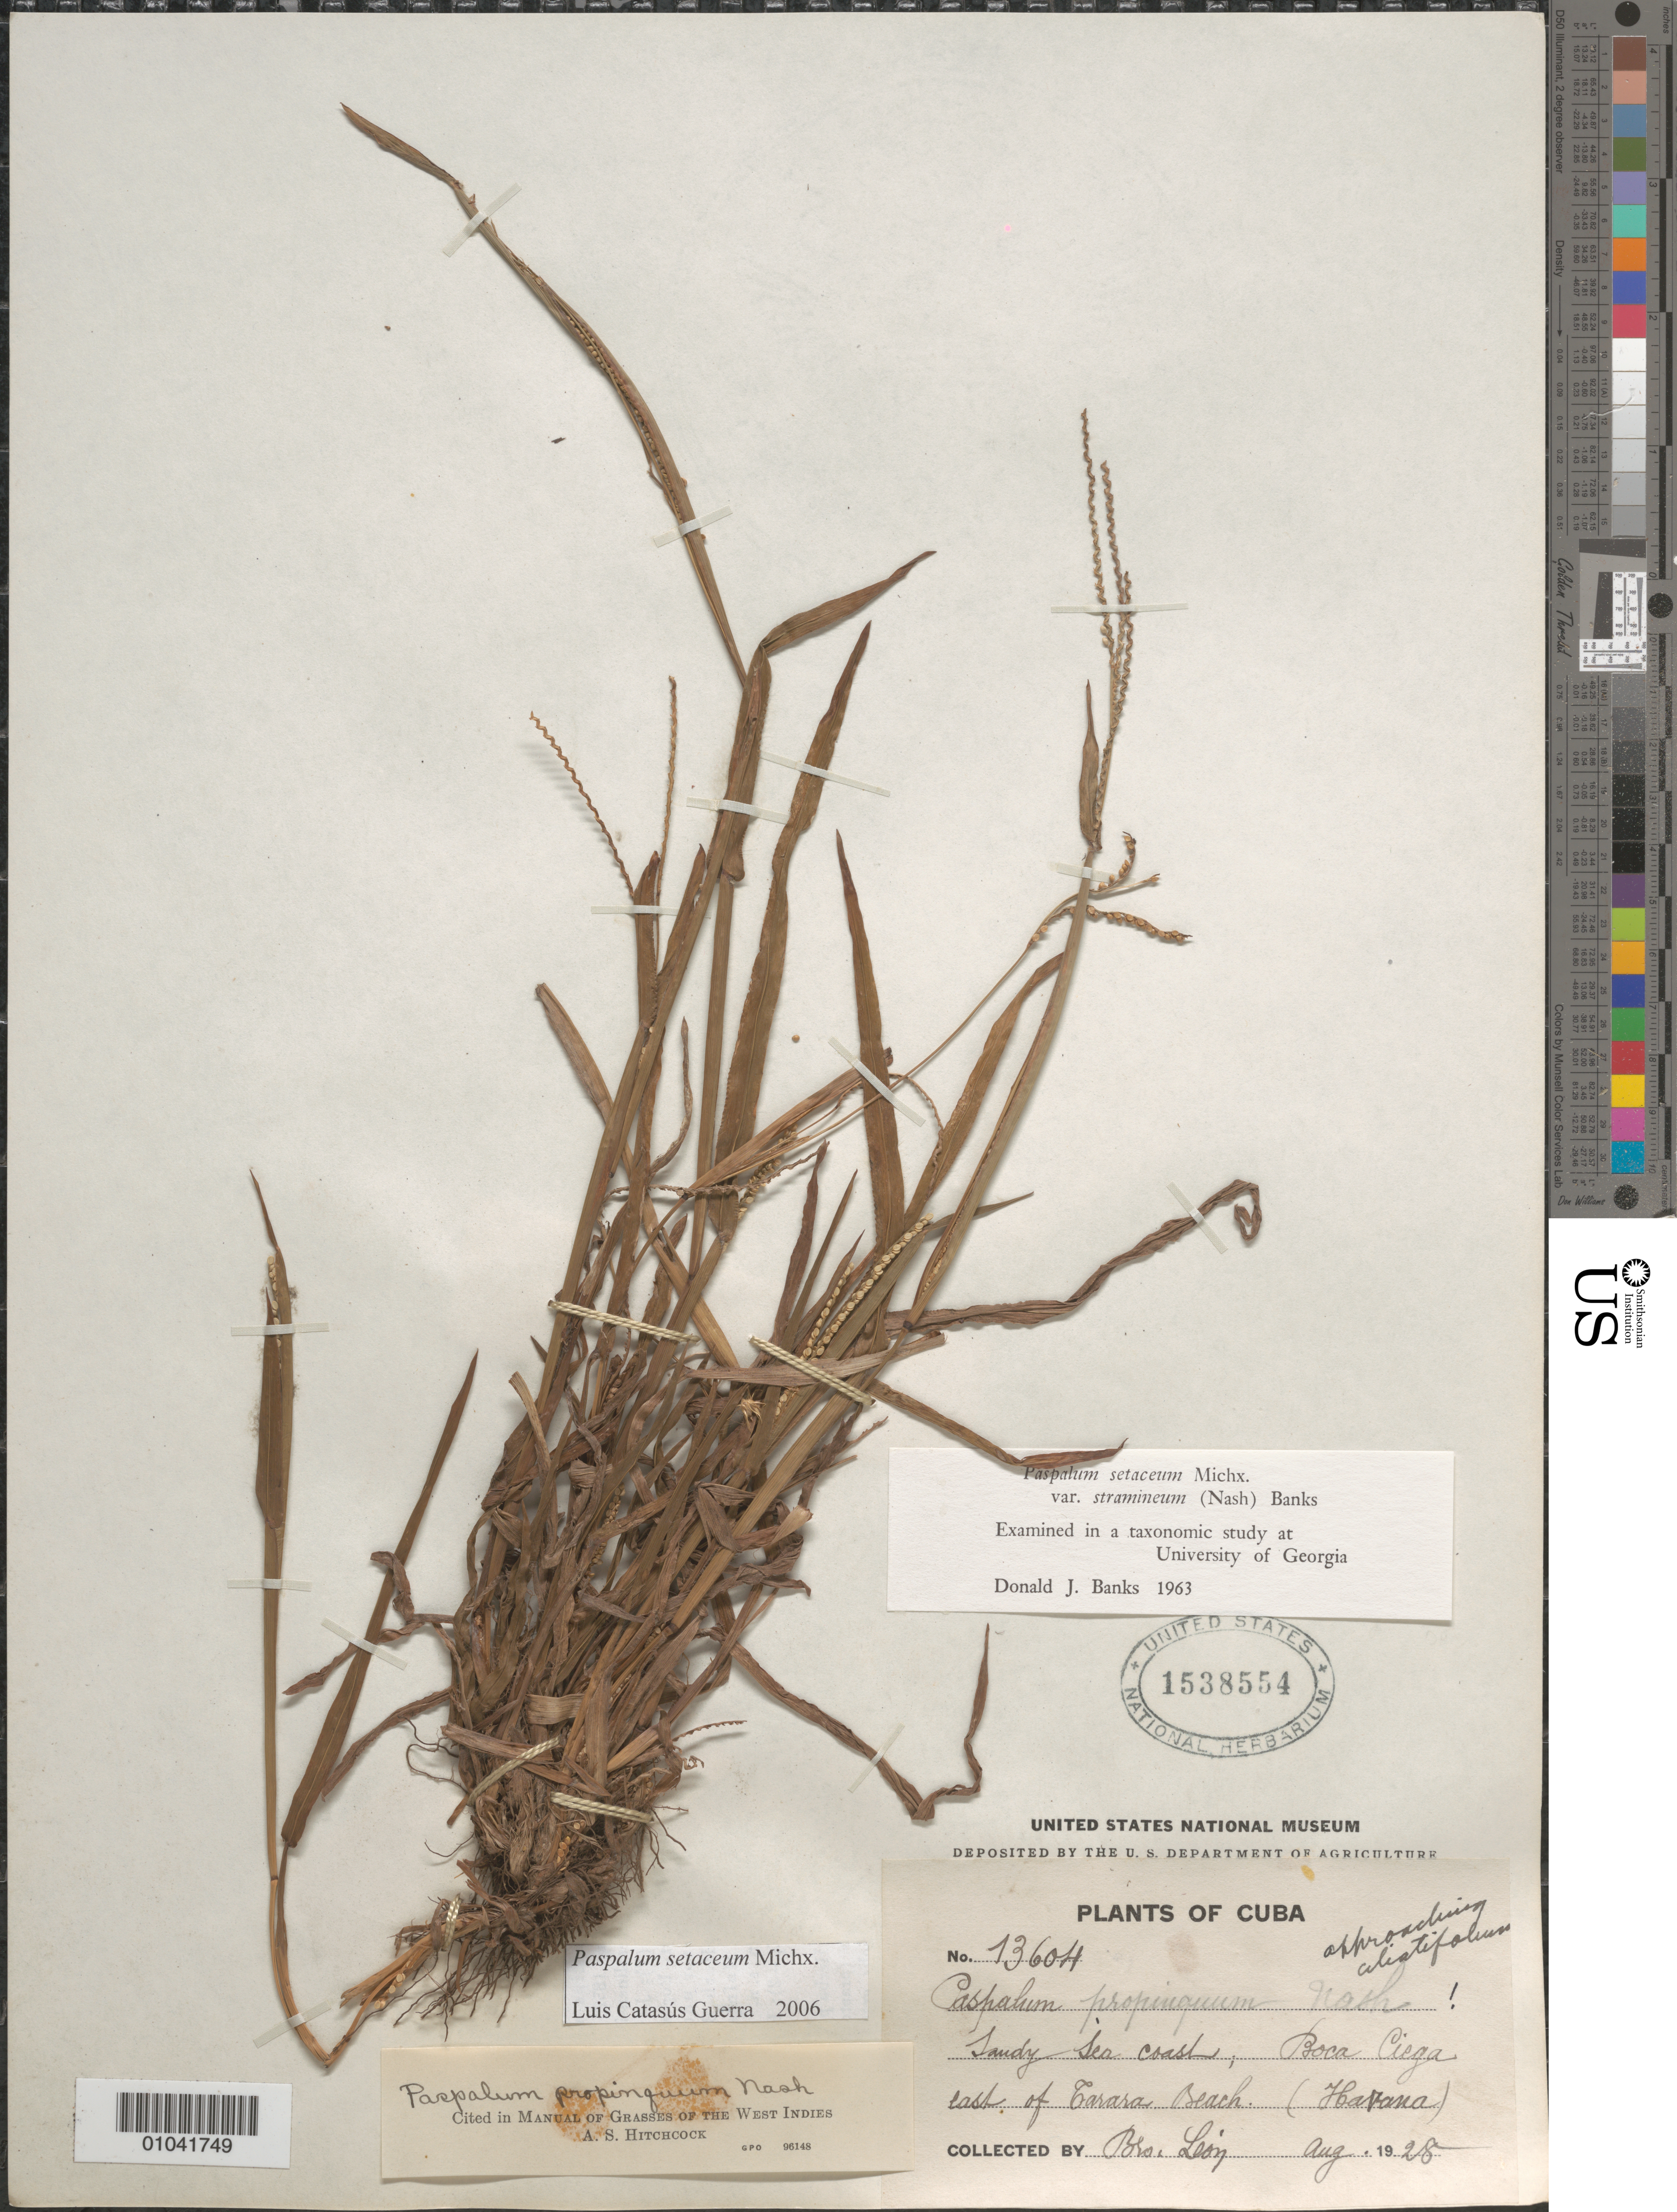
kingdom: Plantae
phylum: Tracheophyta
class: Liliopsida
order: Poales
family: Poaceae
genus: Paspalum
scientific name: Paspalum setaceum var. stramineum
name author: (Nash) D.J. Banks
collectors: Bro. León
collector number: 13604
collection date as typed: Aug 1928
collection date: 1928-08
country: Cuba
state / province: La Habana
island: Cuba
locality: Boca Ciega, E of Carara Beach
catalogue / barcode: US 1538554